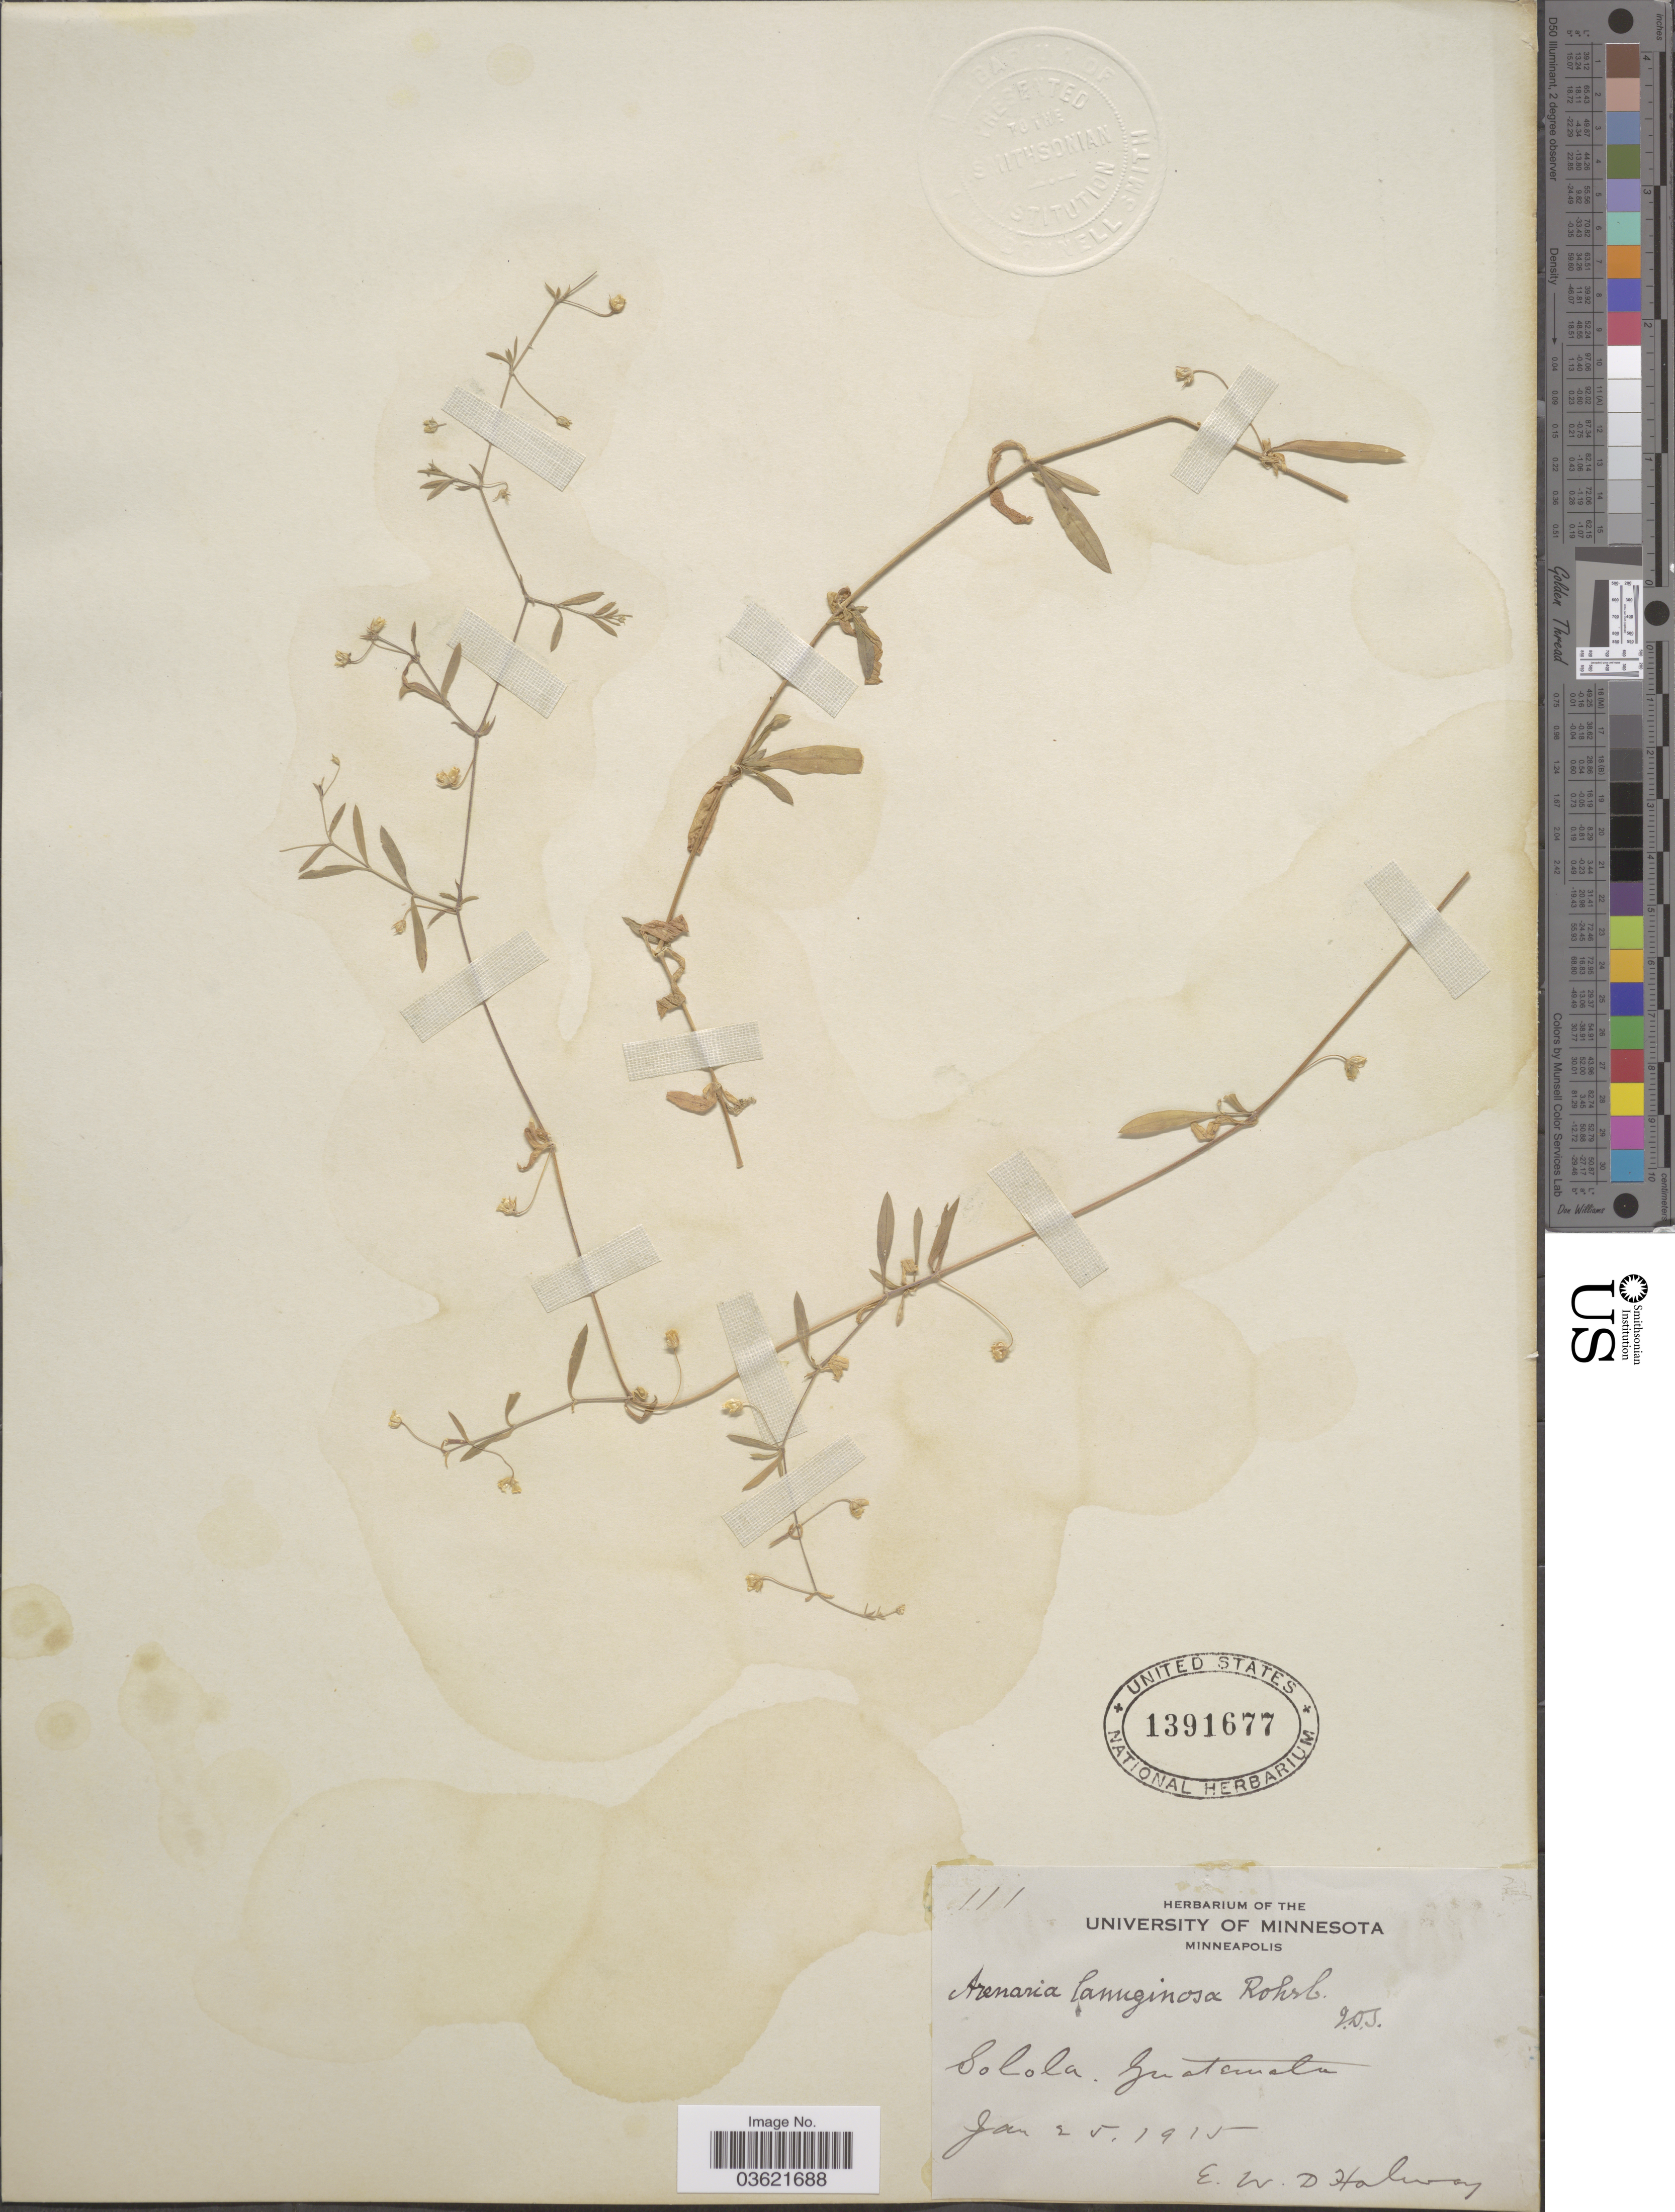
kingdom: Plantae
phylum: Tracheophyta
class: Magnoliopsida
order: Caryophyllales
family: Caryophyllaceae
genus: Arenaria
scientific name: Arenaria lanuginosa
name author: (Michx.) Rohrb.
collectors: E. W. D. Holway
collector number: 111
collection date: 1915-01-25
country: Guatemala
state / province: Sololá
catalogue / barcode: US 1391677